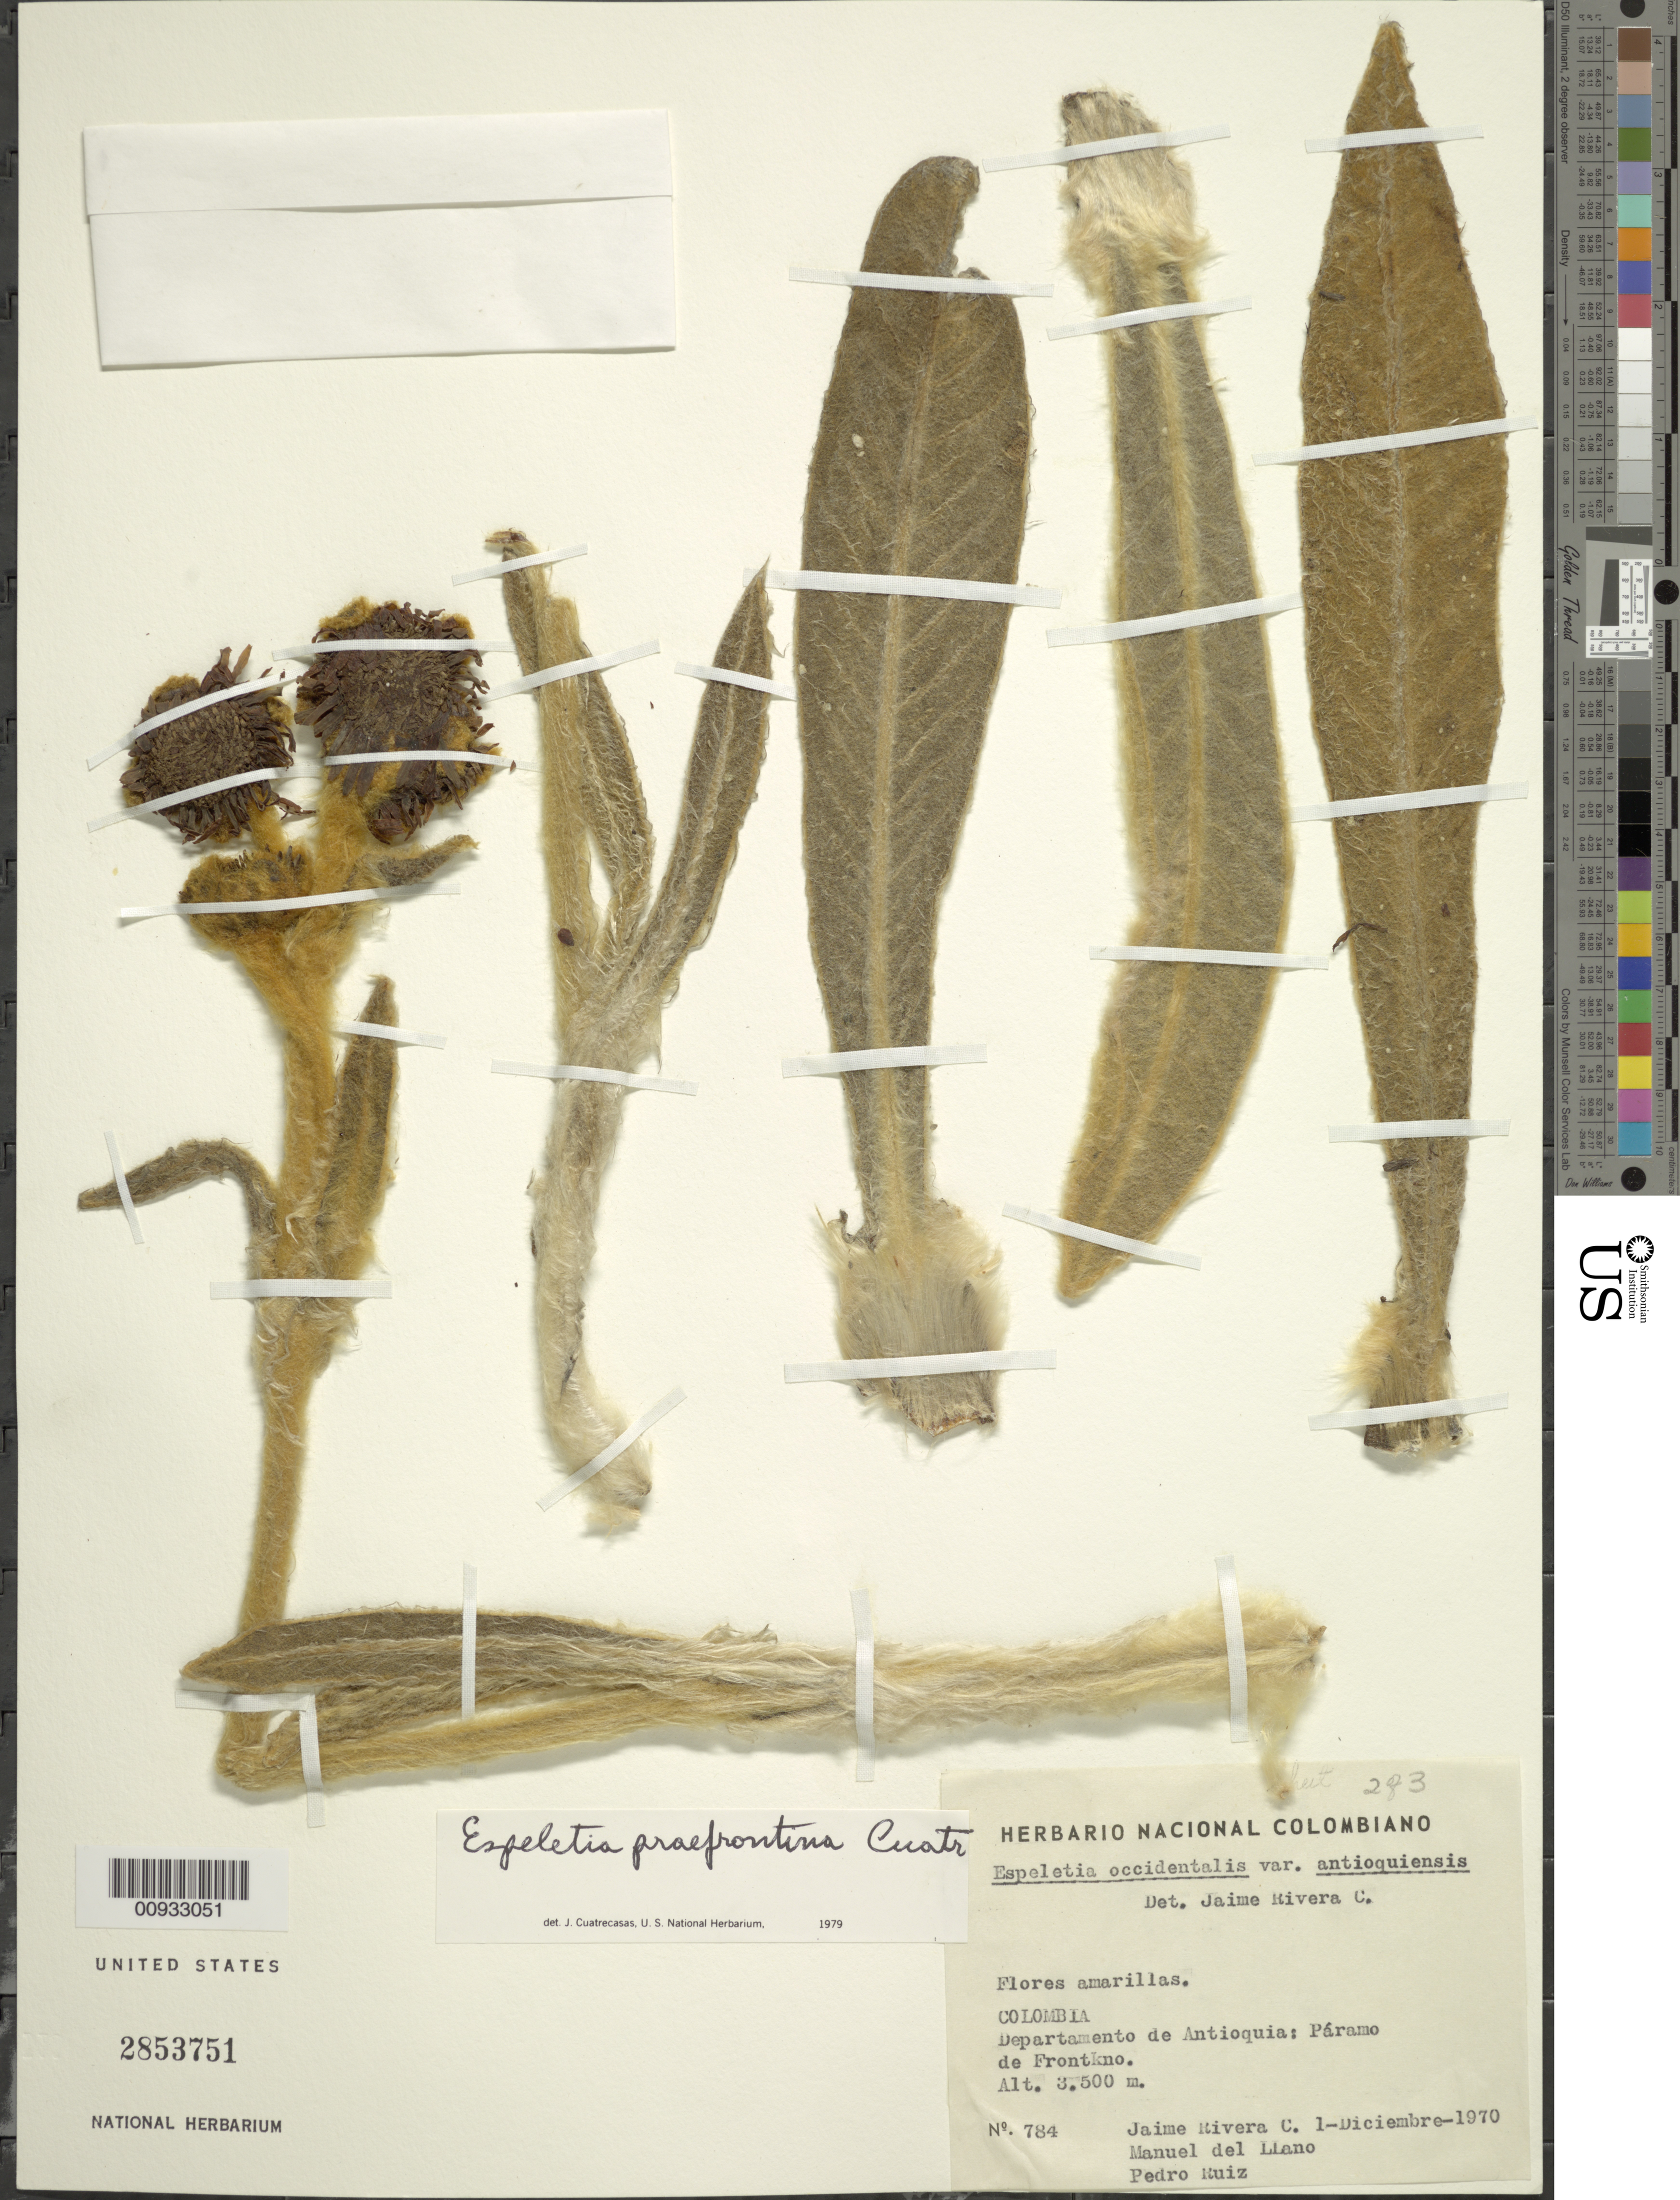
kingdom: Plantae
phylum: Tracheophyta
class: Magnoliopsida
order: Asterales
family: Asteraceae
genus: Espeletia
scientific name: Espeletia praefrontina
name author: Cuatrec.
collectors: J. Rivera, M. d. Llano & P. Ruiz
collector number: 784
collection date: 1970-12-01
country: Colombia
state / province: Antioquia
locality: Paramo de Frontkno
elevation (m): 3500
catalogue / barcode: US 2853751